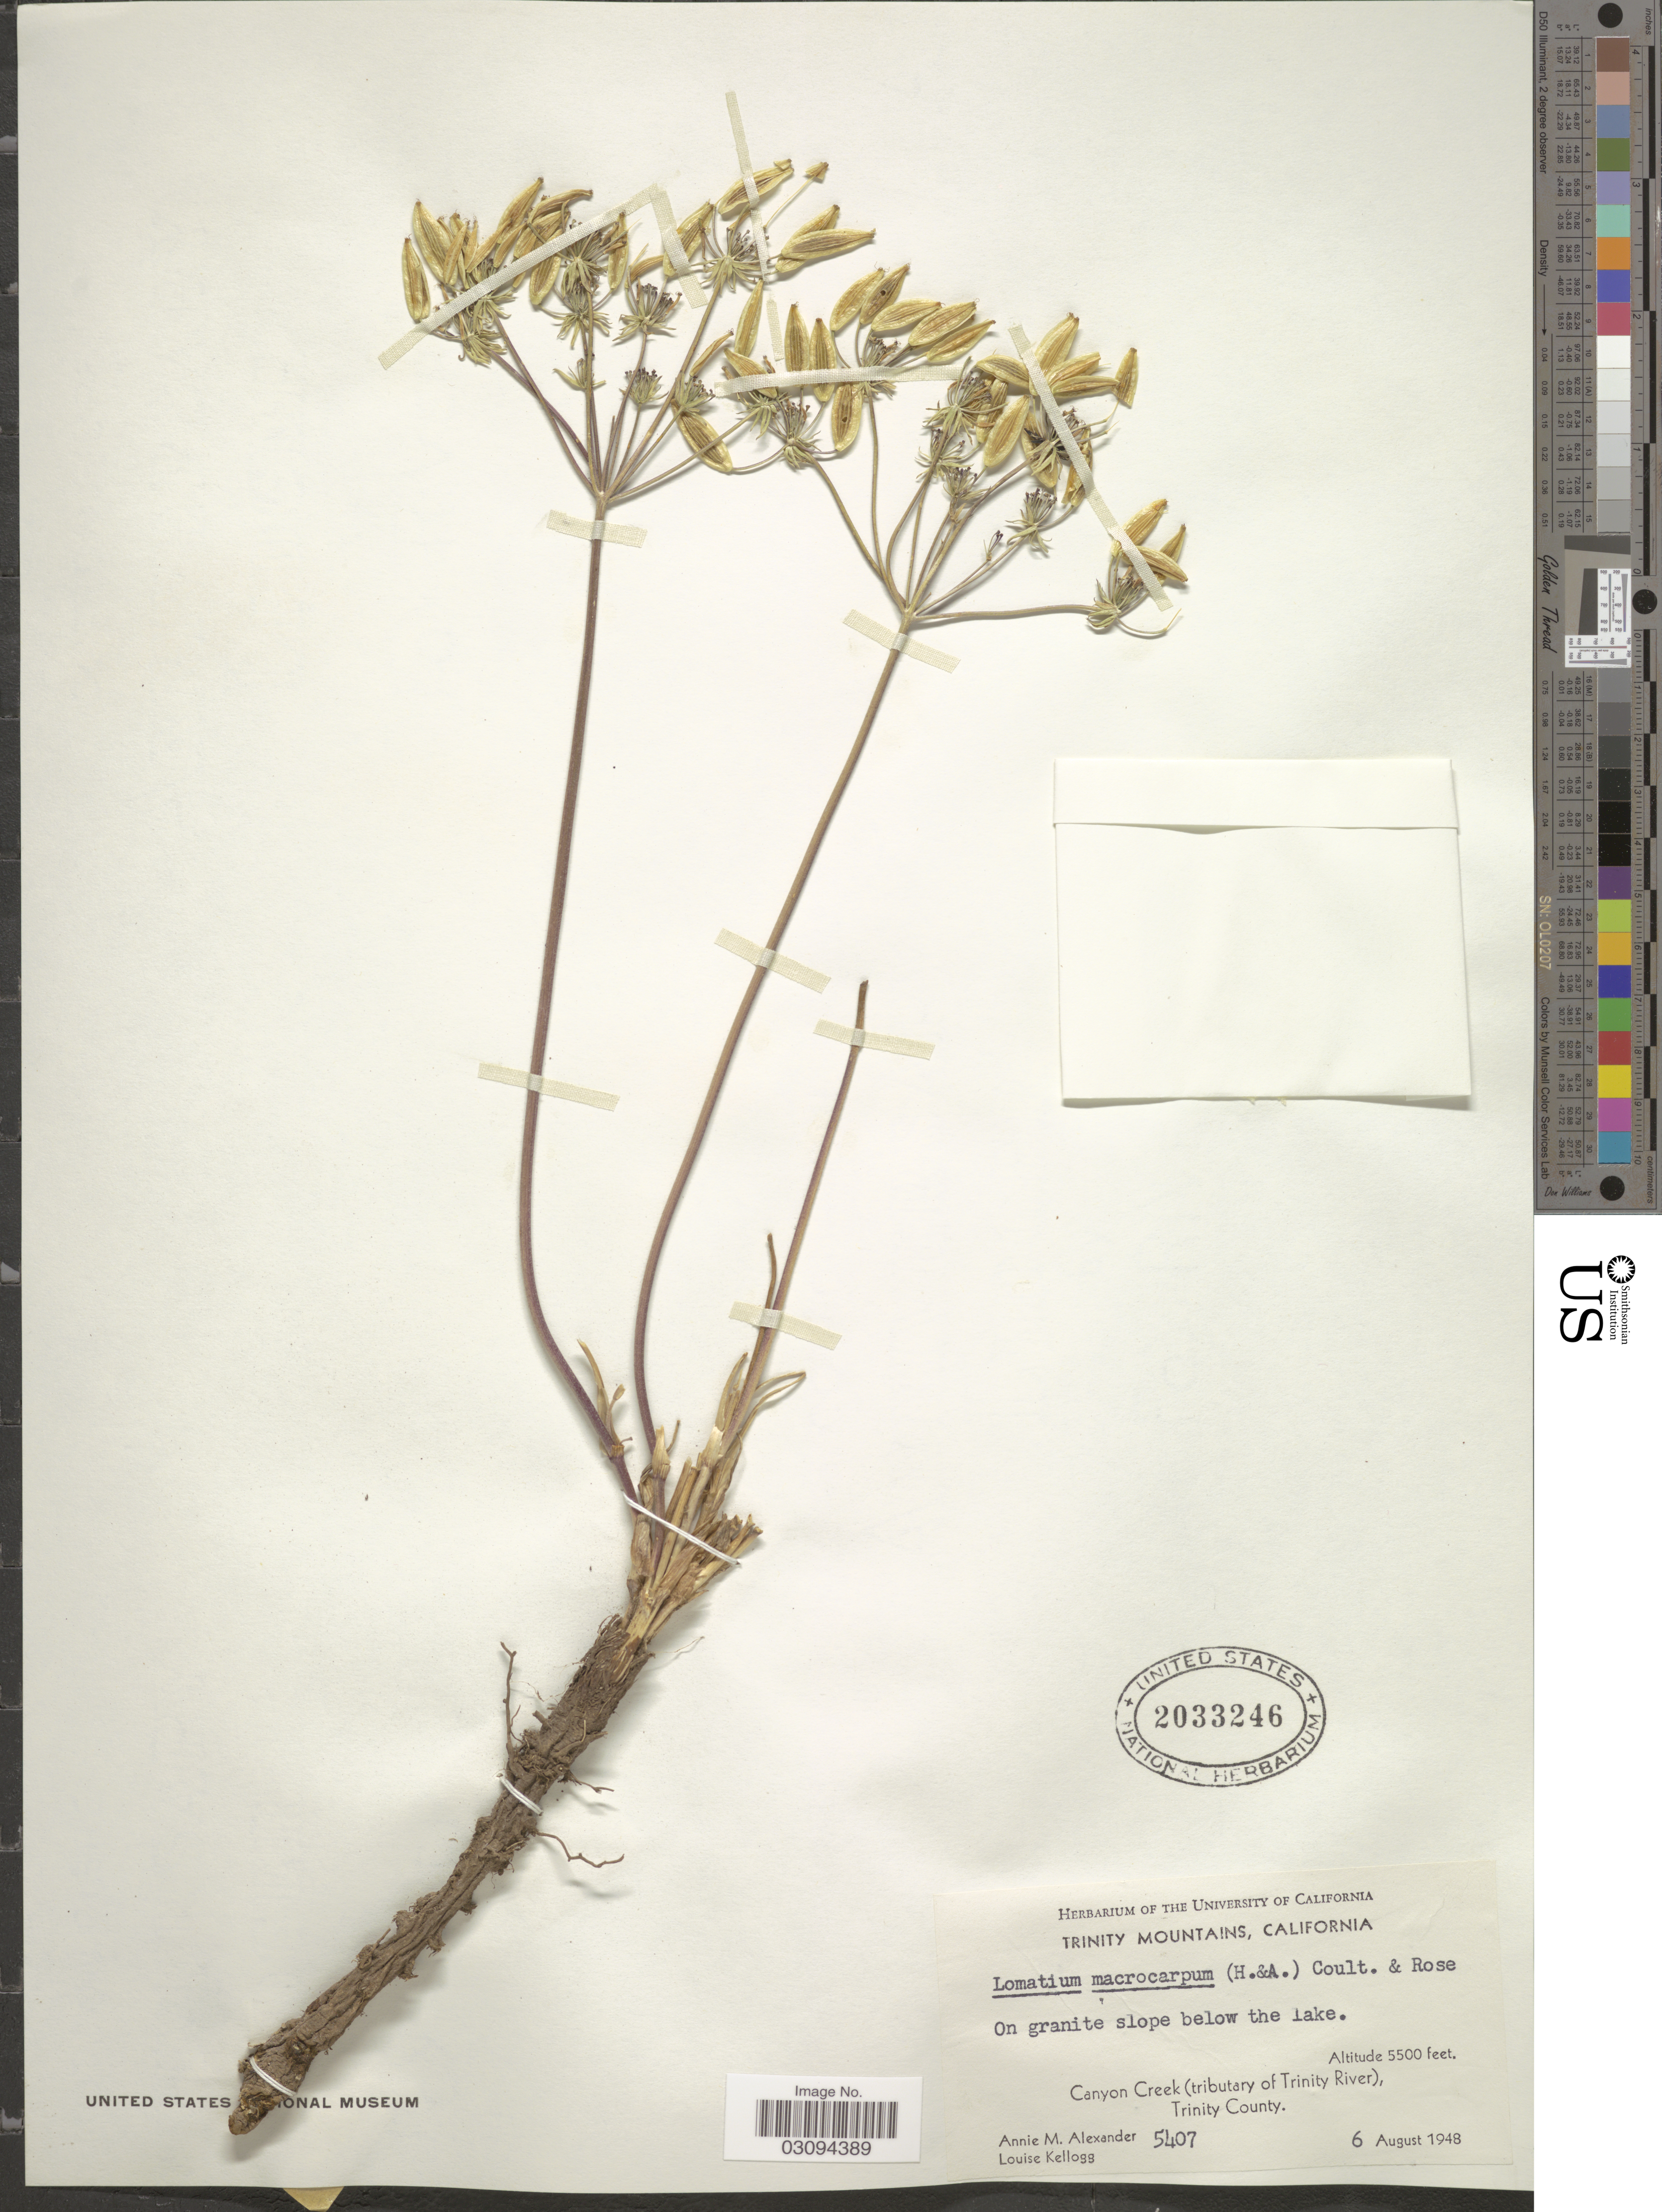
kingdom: Plantae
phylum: Tracheophyta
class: Magnoliopsida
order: Apiales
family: Apiaceae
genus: Lomatium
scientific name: Lomatium macrocarpum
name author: (Hook. et al.) J.M. Coult. & Rose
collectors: A. M. Alexander & L. Kellogg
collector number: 5407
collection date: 1948-08-06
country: United States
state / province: California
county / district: Trinity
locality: Trinity Mountains. On granite slope below the lake. Canyon Creek (tributary of Trinity River), Trinity County.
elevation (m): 1676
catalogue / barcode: US 2033246